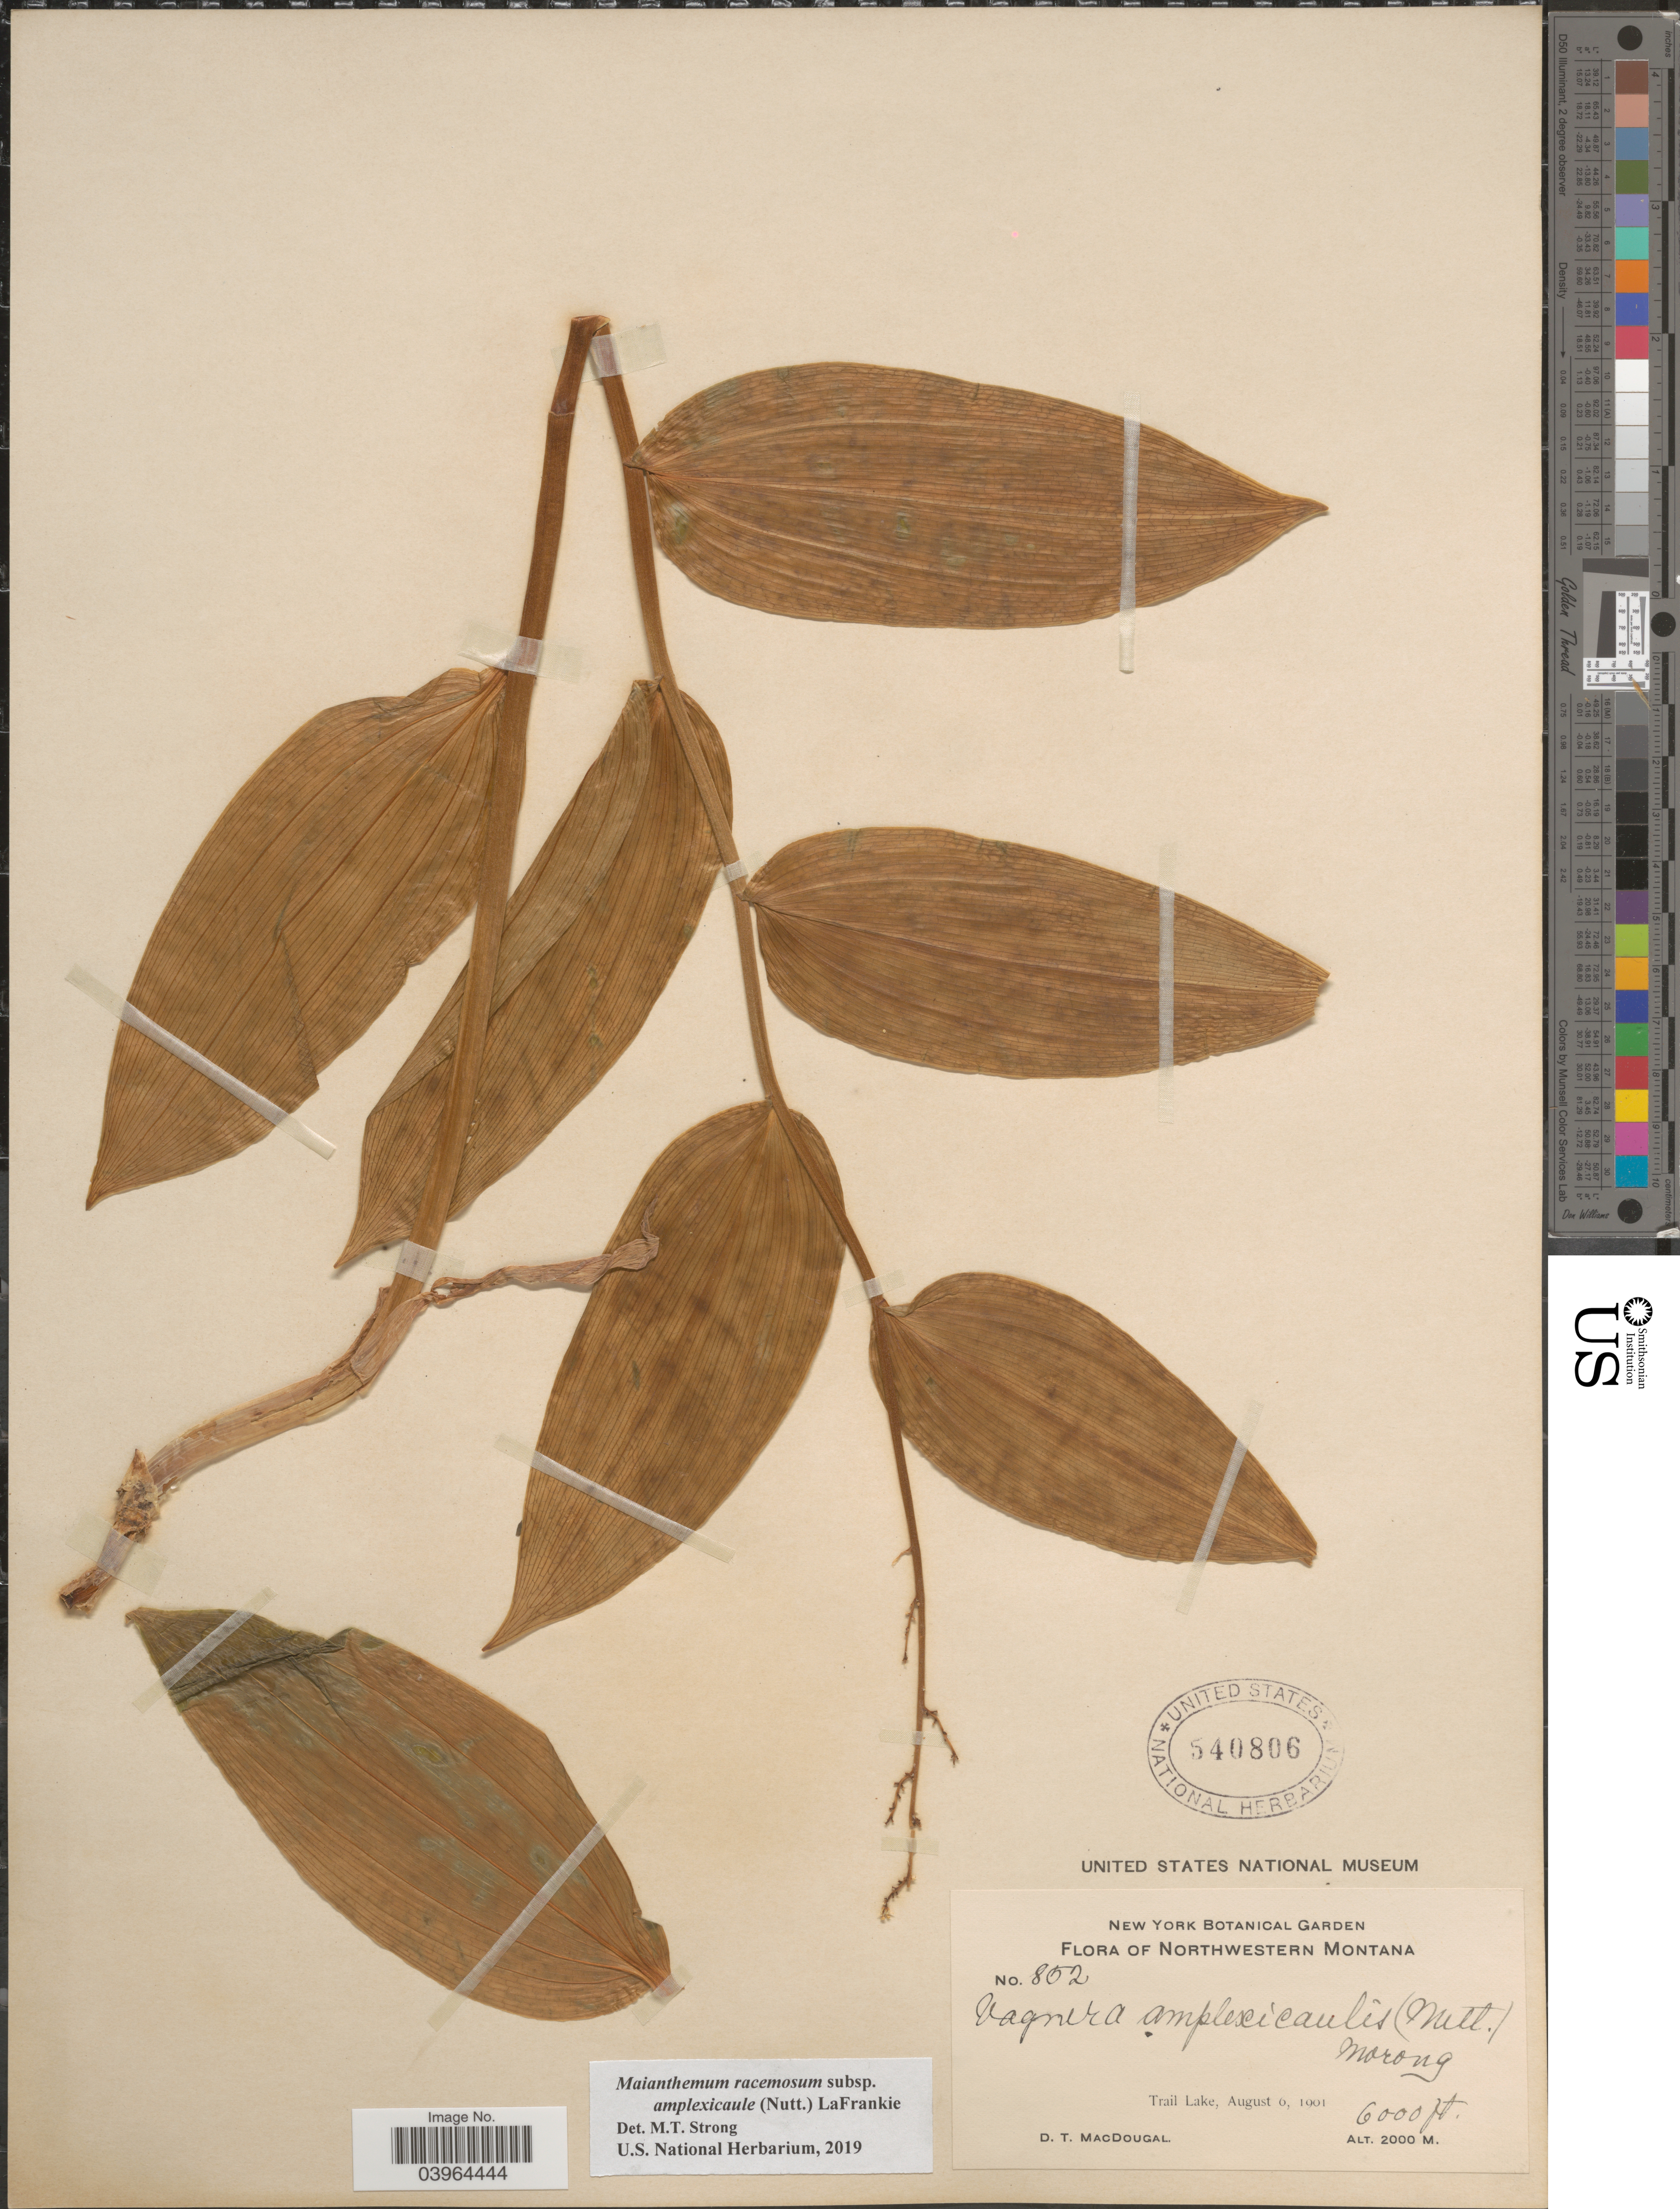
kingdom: Plantae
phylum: Tracheophyta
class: Liliopsida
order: Asparagales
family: Asparagaceae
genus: Maianthemum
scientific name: Maianthemum racemosum subsp. amplexicaule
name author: (Nutt.) LaFrankie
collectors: D. T. MacDougal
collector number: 852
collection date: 1901-08-06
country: United States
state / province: Montana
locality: Northwestern Montana. Trail Lake.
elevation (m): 1829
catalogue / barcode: US 540806